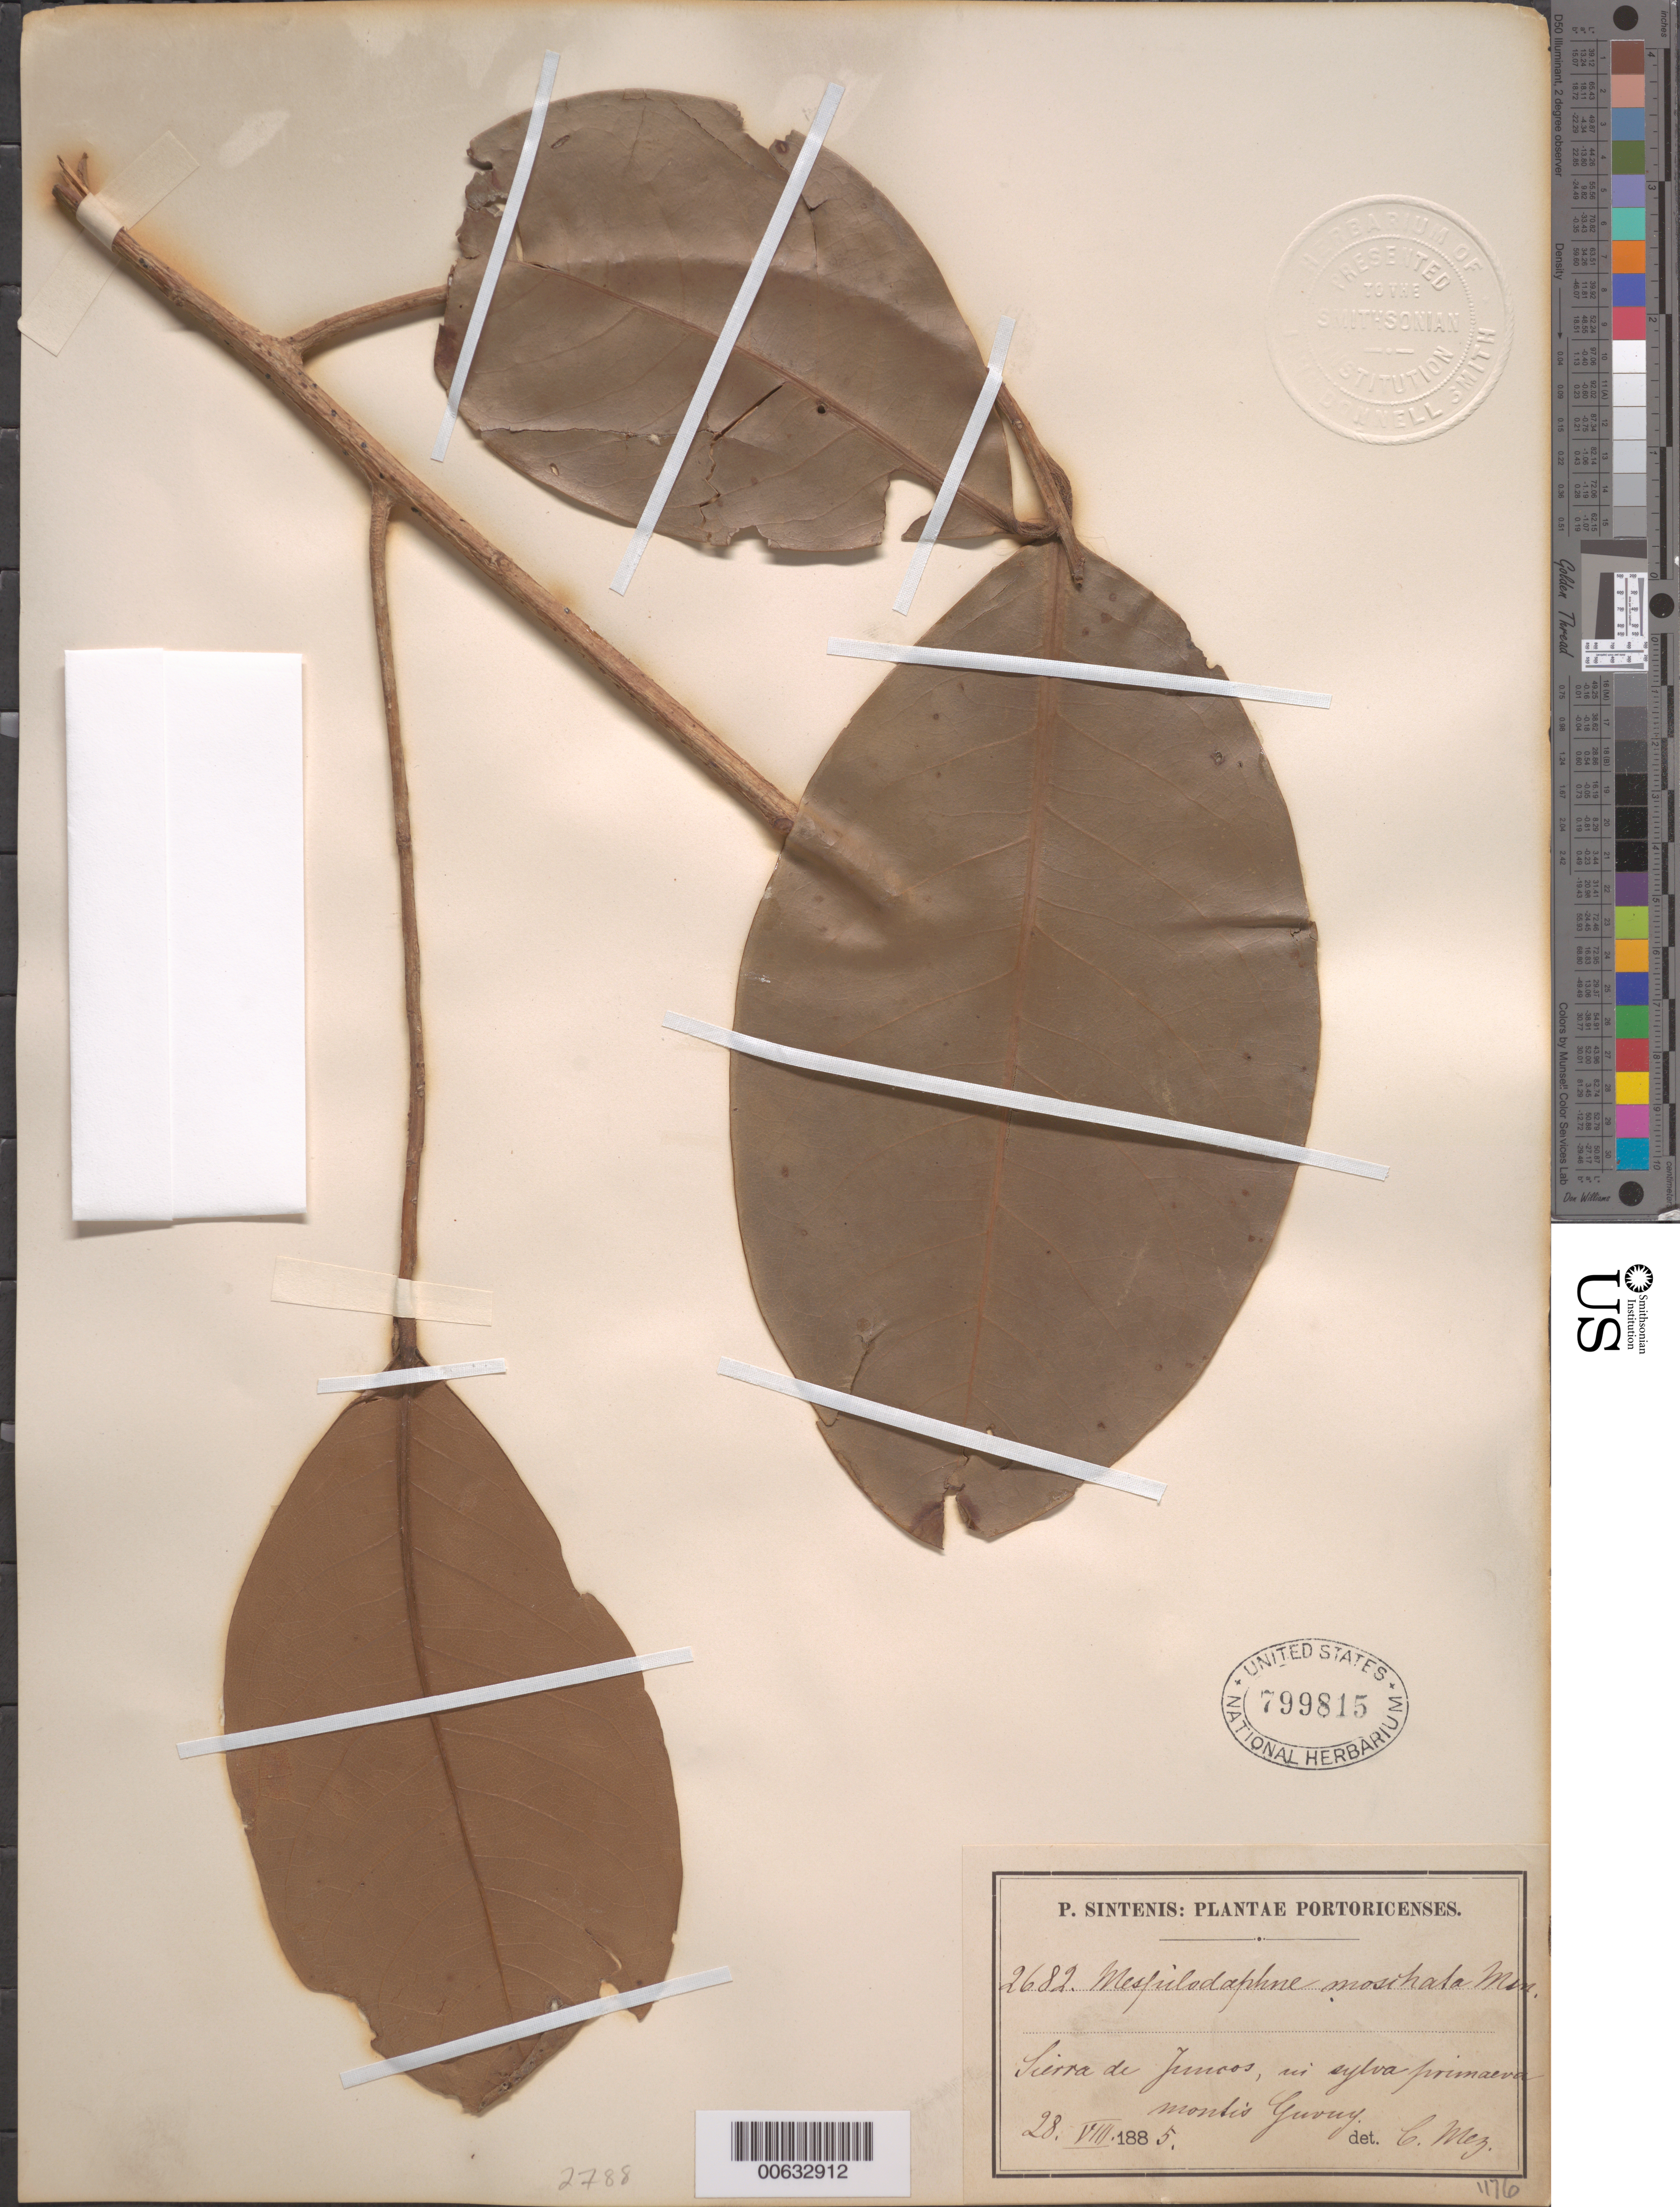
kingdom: Plantae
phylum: Tracheophyta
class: Magnoliopsida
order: Laurales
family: Lauraceae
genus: Ocotea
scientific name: Ocotea moschata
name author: (Meisn.) Mez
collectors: P. Sintenis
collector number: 2682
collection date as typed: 28 Aug 1885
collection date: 1885-08-28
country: Puerto Rico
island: Greater Antilles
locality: Sierra de Juncos, in sylva primaeva montis Yuvuy.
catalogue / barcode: US 799815